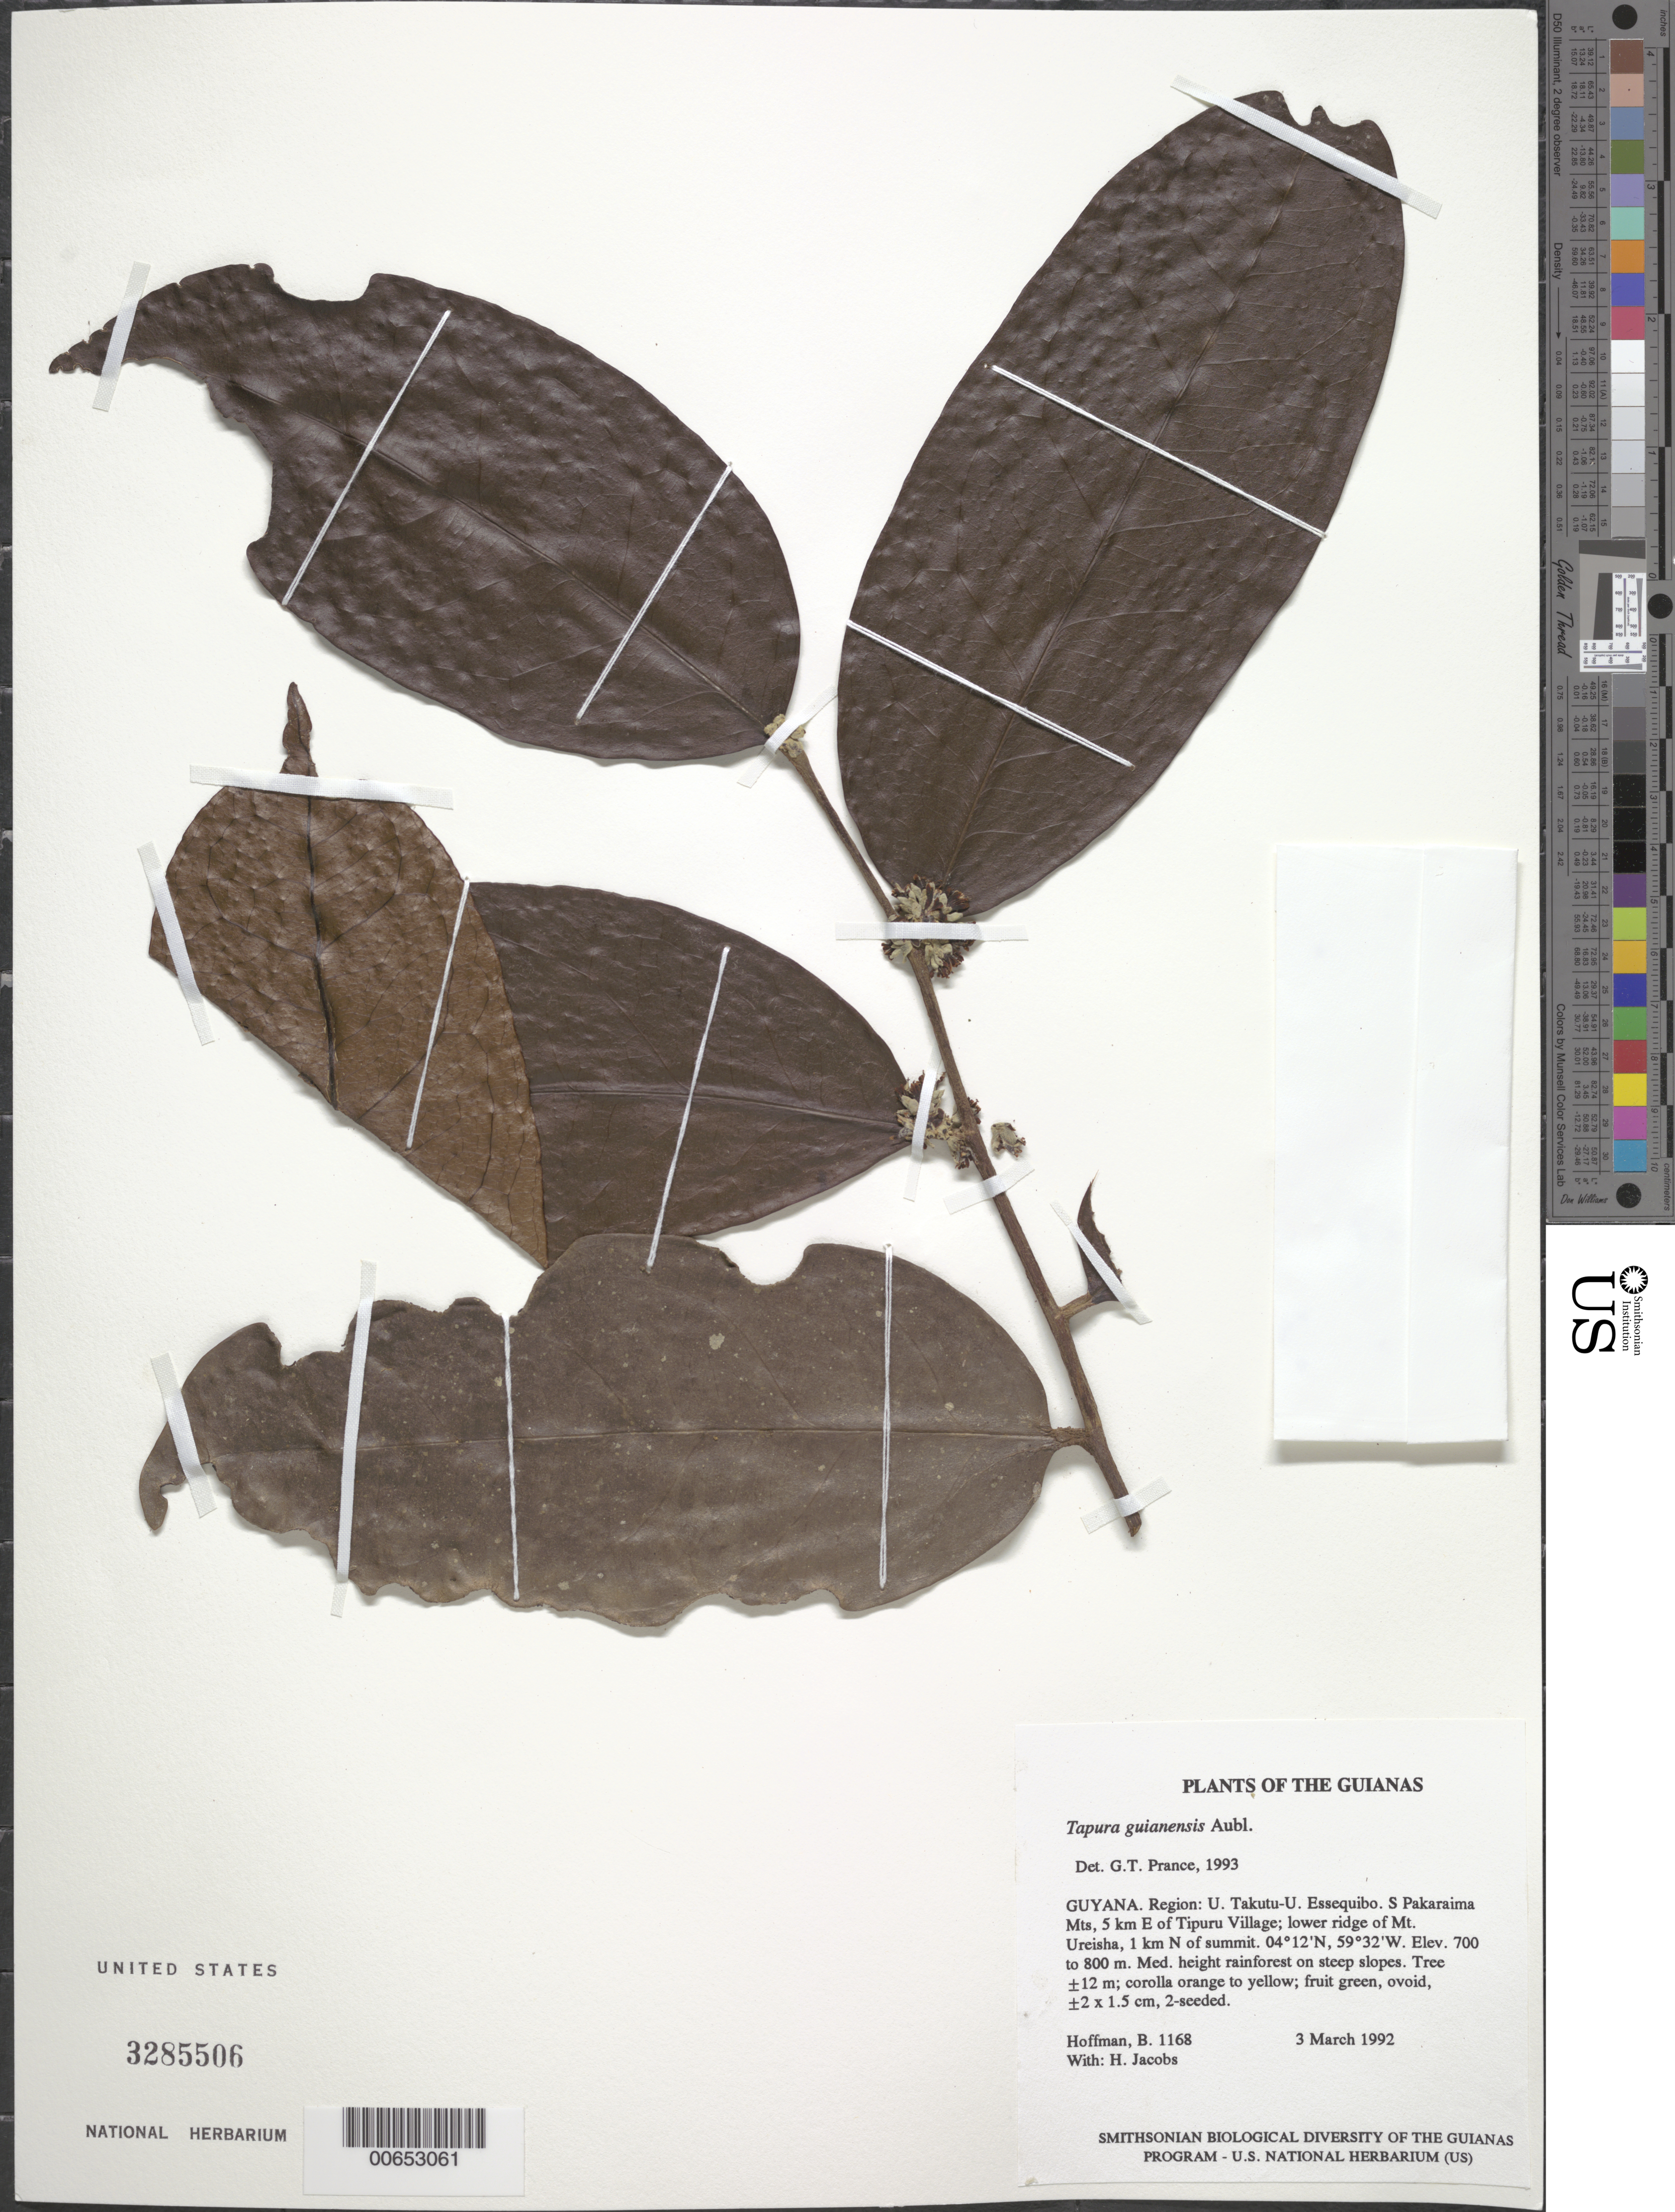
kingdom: Plantae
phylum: Tracheophyta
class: Magnoliopsida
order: Malpighiales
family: Dichapetalaceae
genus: Tapura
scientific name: Tapura guianensis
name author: Aubl.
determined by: Prance, G. T.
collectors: B. Hoffman & H. Jacobs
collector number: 1168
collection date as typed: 3 March 1992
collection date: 1992-03-03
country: Guyana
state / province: U. Takutu-U. Essequibo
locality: S Pakaraima Mts, 5 km E of Tipuru Village; lower ridge of Mt. Ureisha, 1 km N of summit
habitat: Med. height rainforest on steep slopes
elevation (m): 700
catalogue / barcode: US 3285506